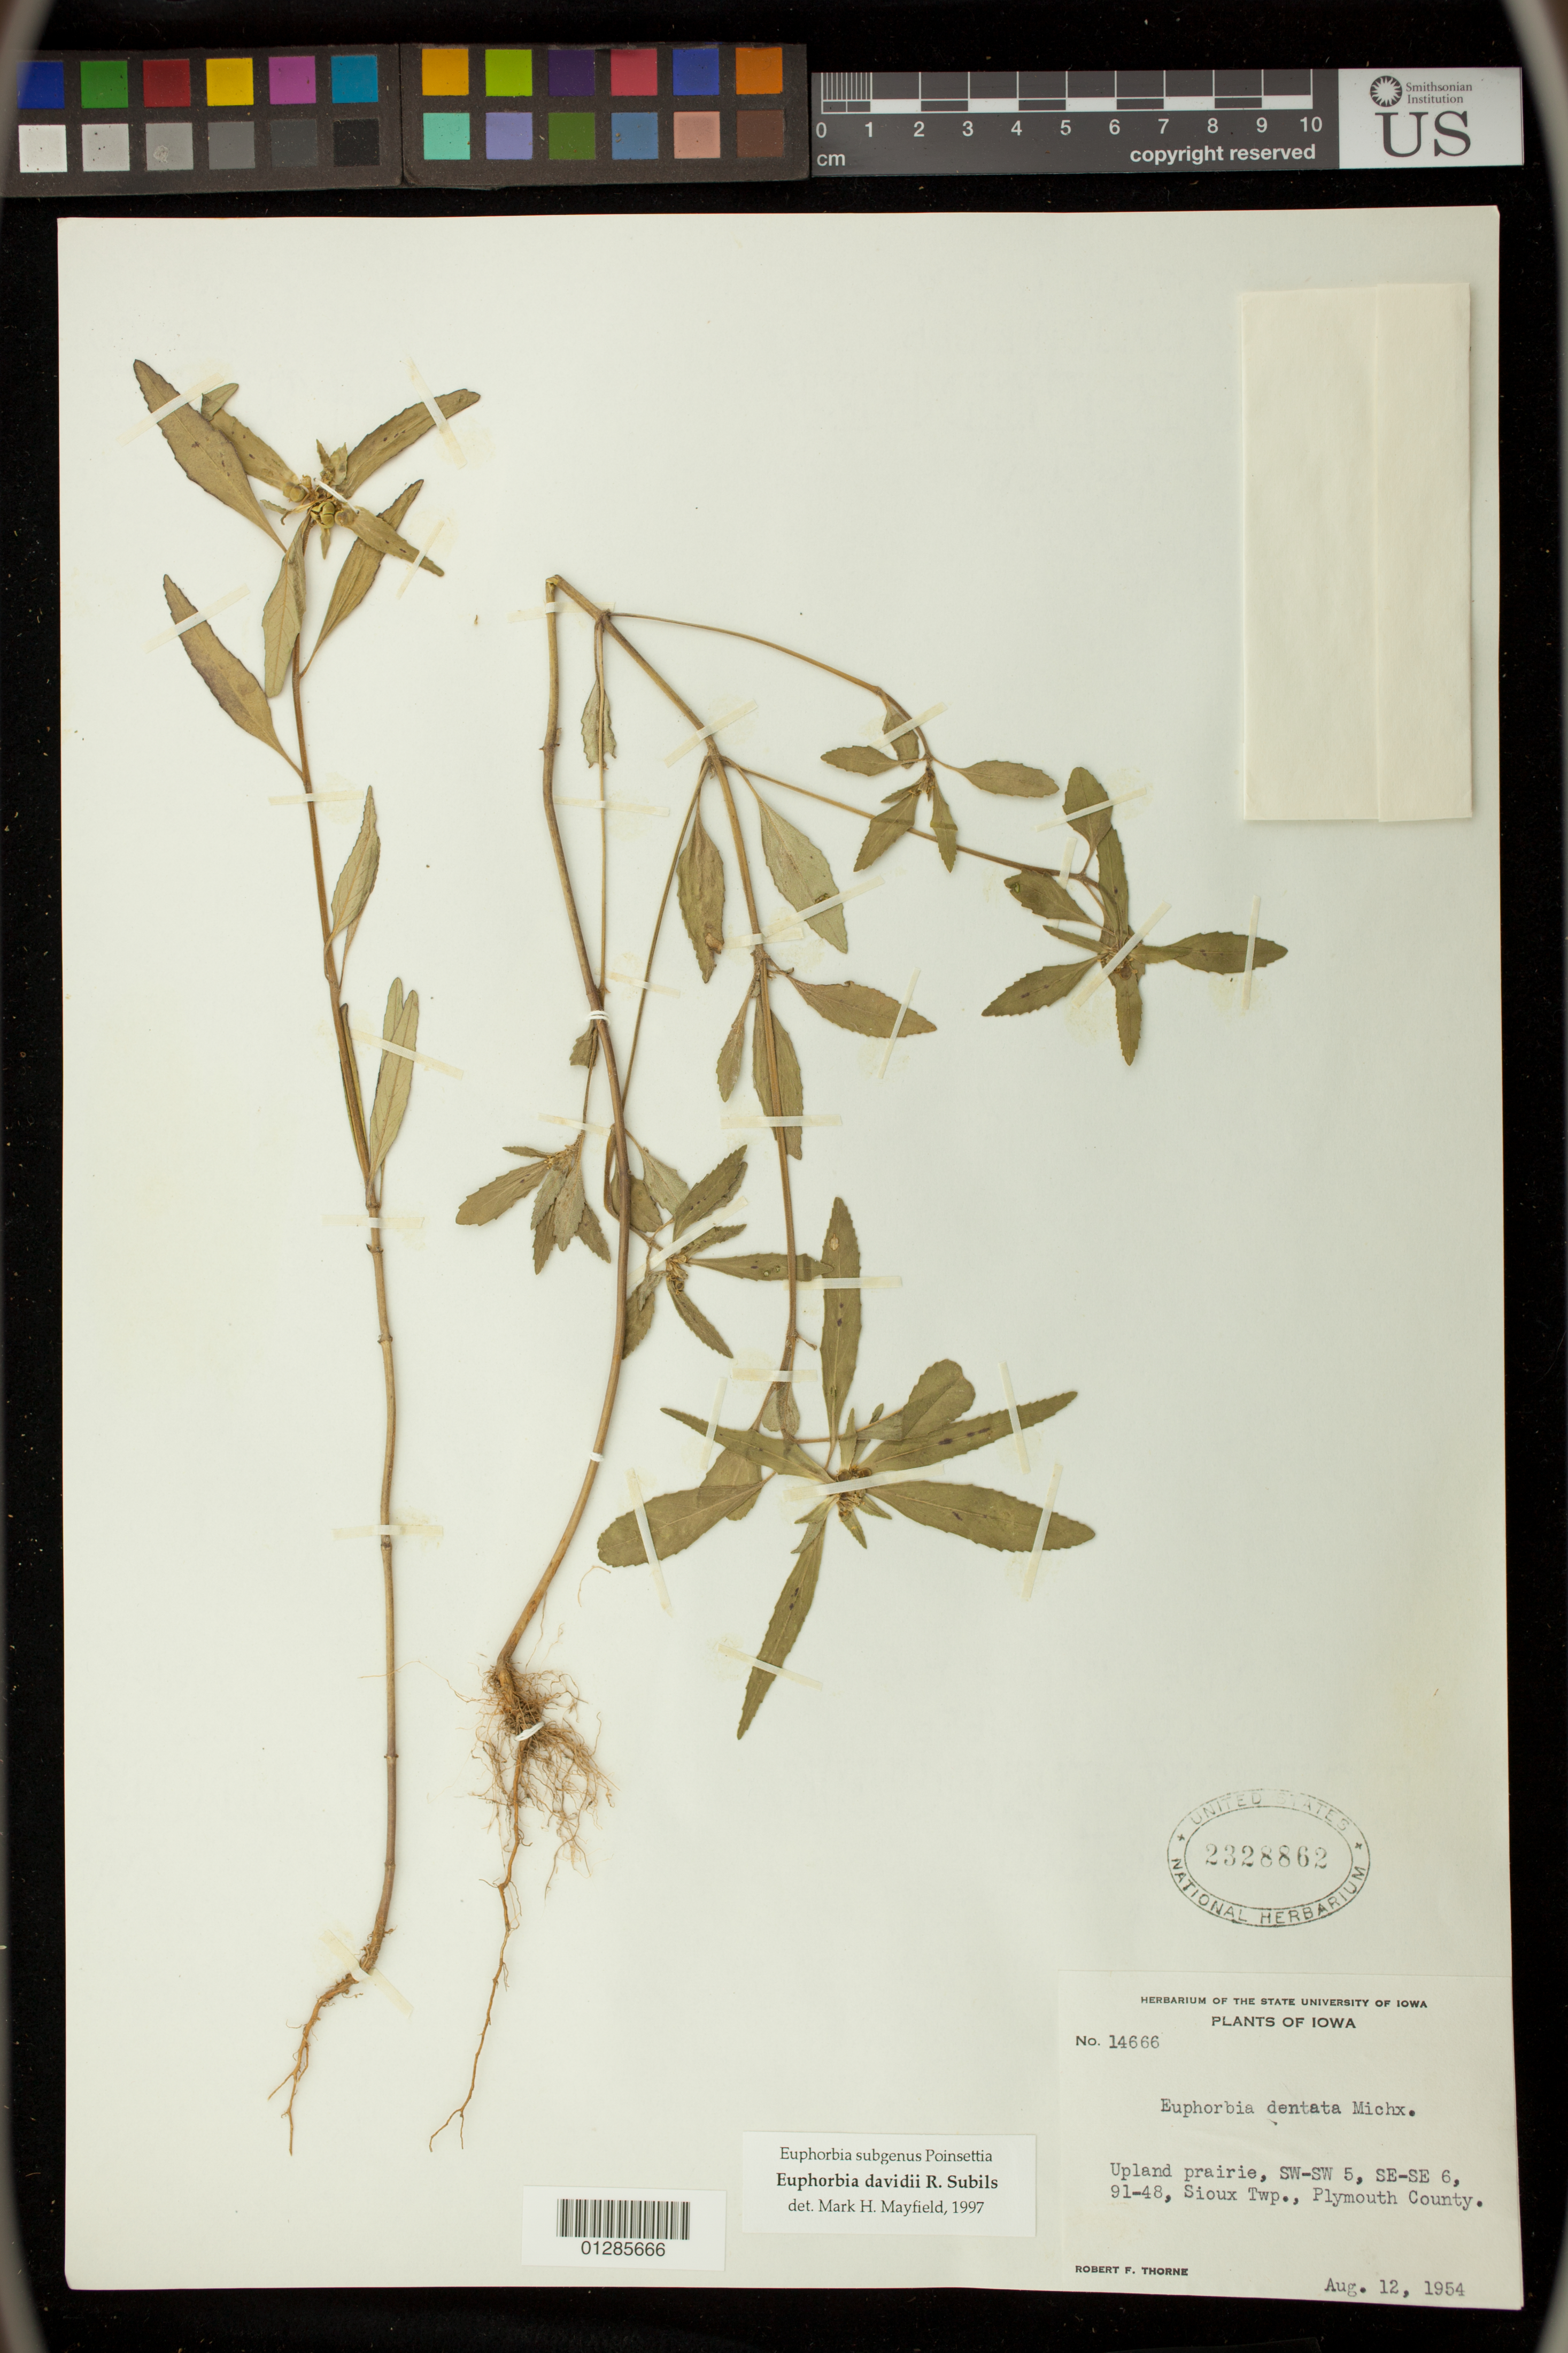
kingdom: Plantae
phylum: Tracheophyta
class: Magnoliopsida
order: Malpighiales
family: Euphorbiaceae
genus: Euphorbia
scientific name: Euphorbia davidii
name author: Subils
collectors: R. F. Thorne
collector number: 14666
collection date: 1954-08-12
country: United States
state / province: Iowa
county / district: Plymouth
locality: SW-SW 5, SE-SE 6, 91-48, Sioux Twp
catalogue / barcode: US 2328862